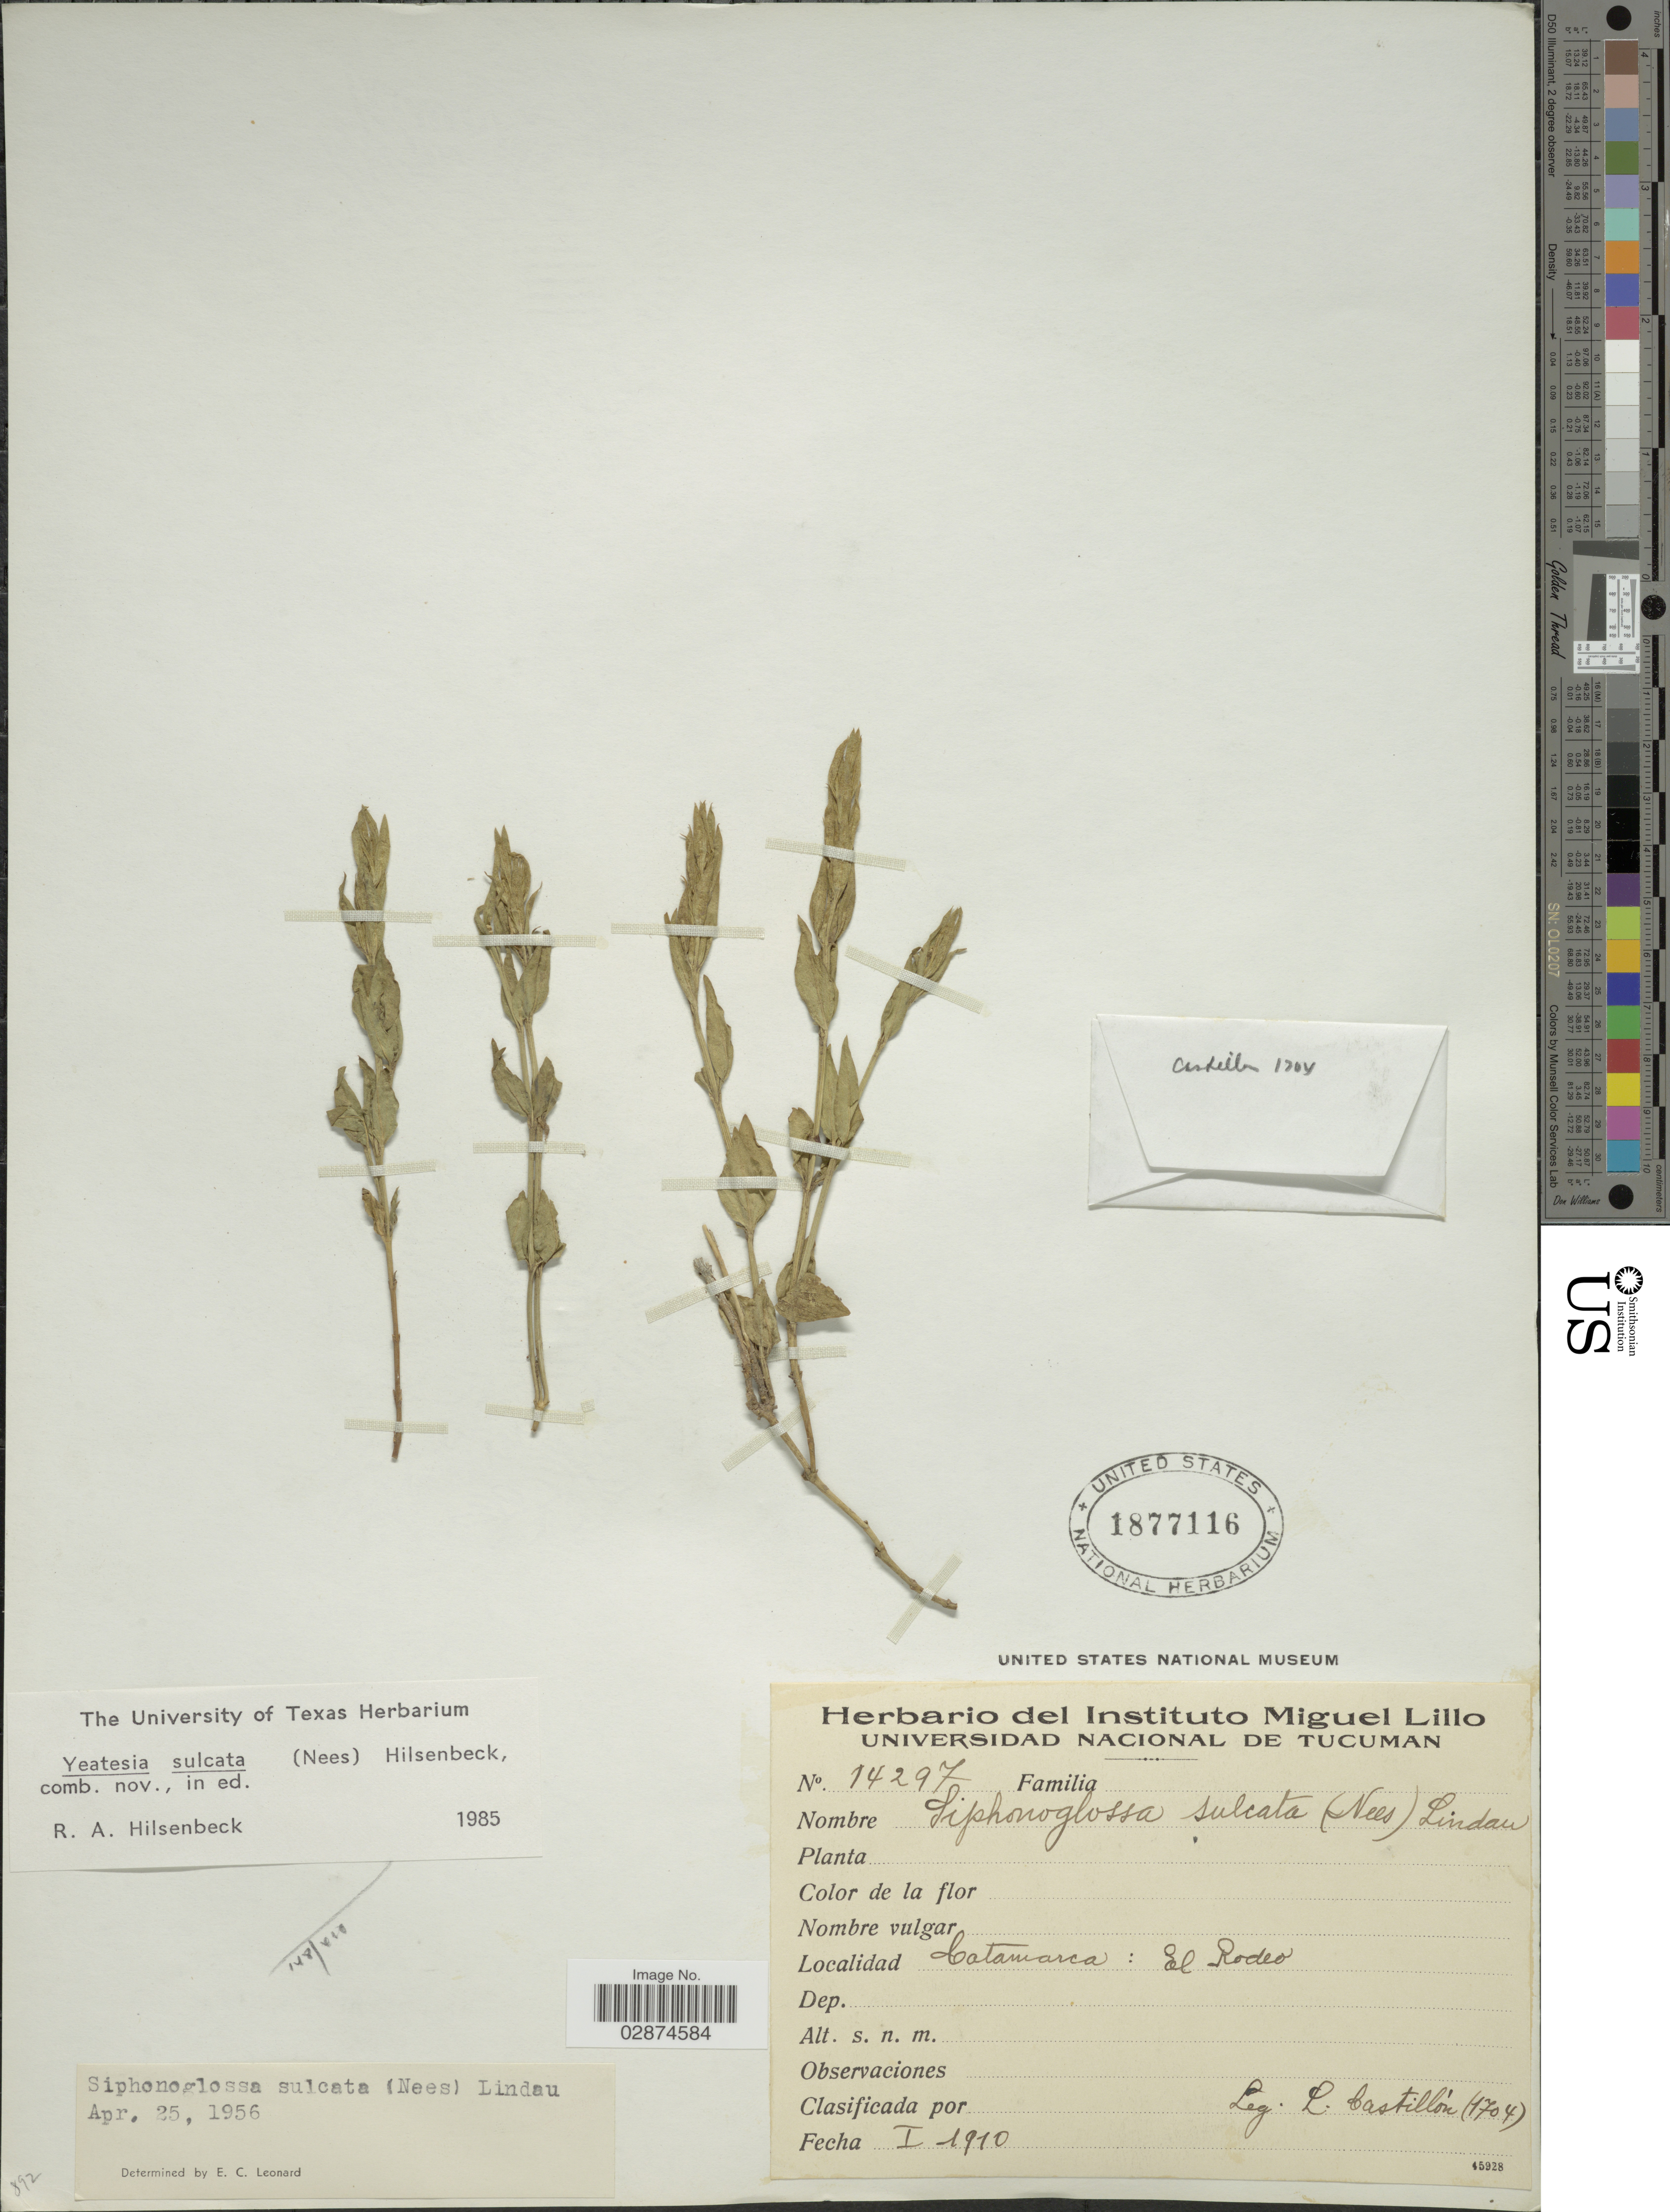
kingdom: Plantae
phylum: Tracheophyta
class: Magnoliopsida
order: Lamiales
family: Acanthaceae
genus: Yeatesia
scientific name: Yeatesia sulcata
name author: (Nees) Hilsenb.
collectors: L. Castillón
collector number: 1704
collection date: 1910-01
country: Argentina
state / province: Catamarca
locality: El Rodeo.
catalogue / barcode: US 1877116